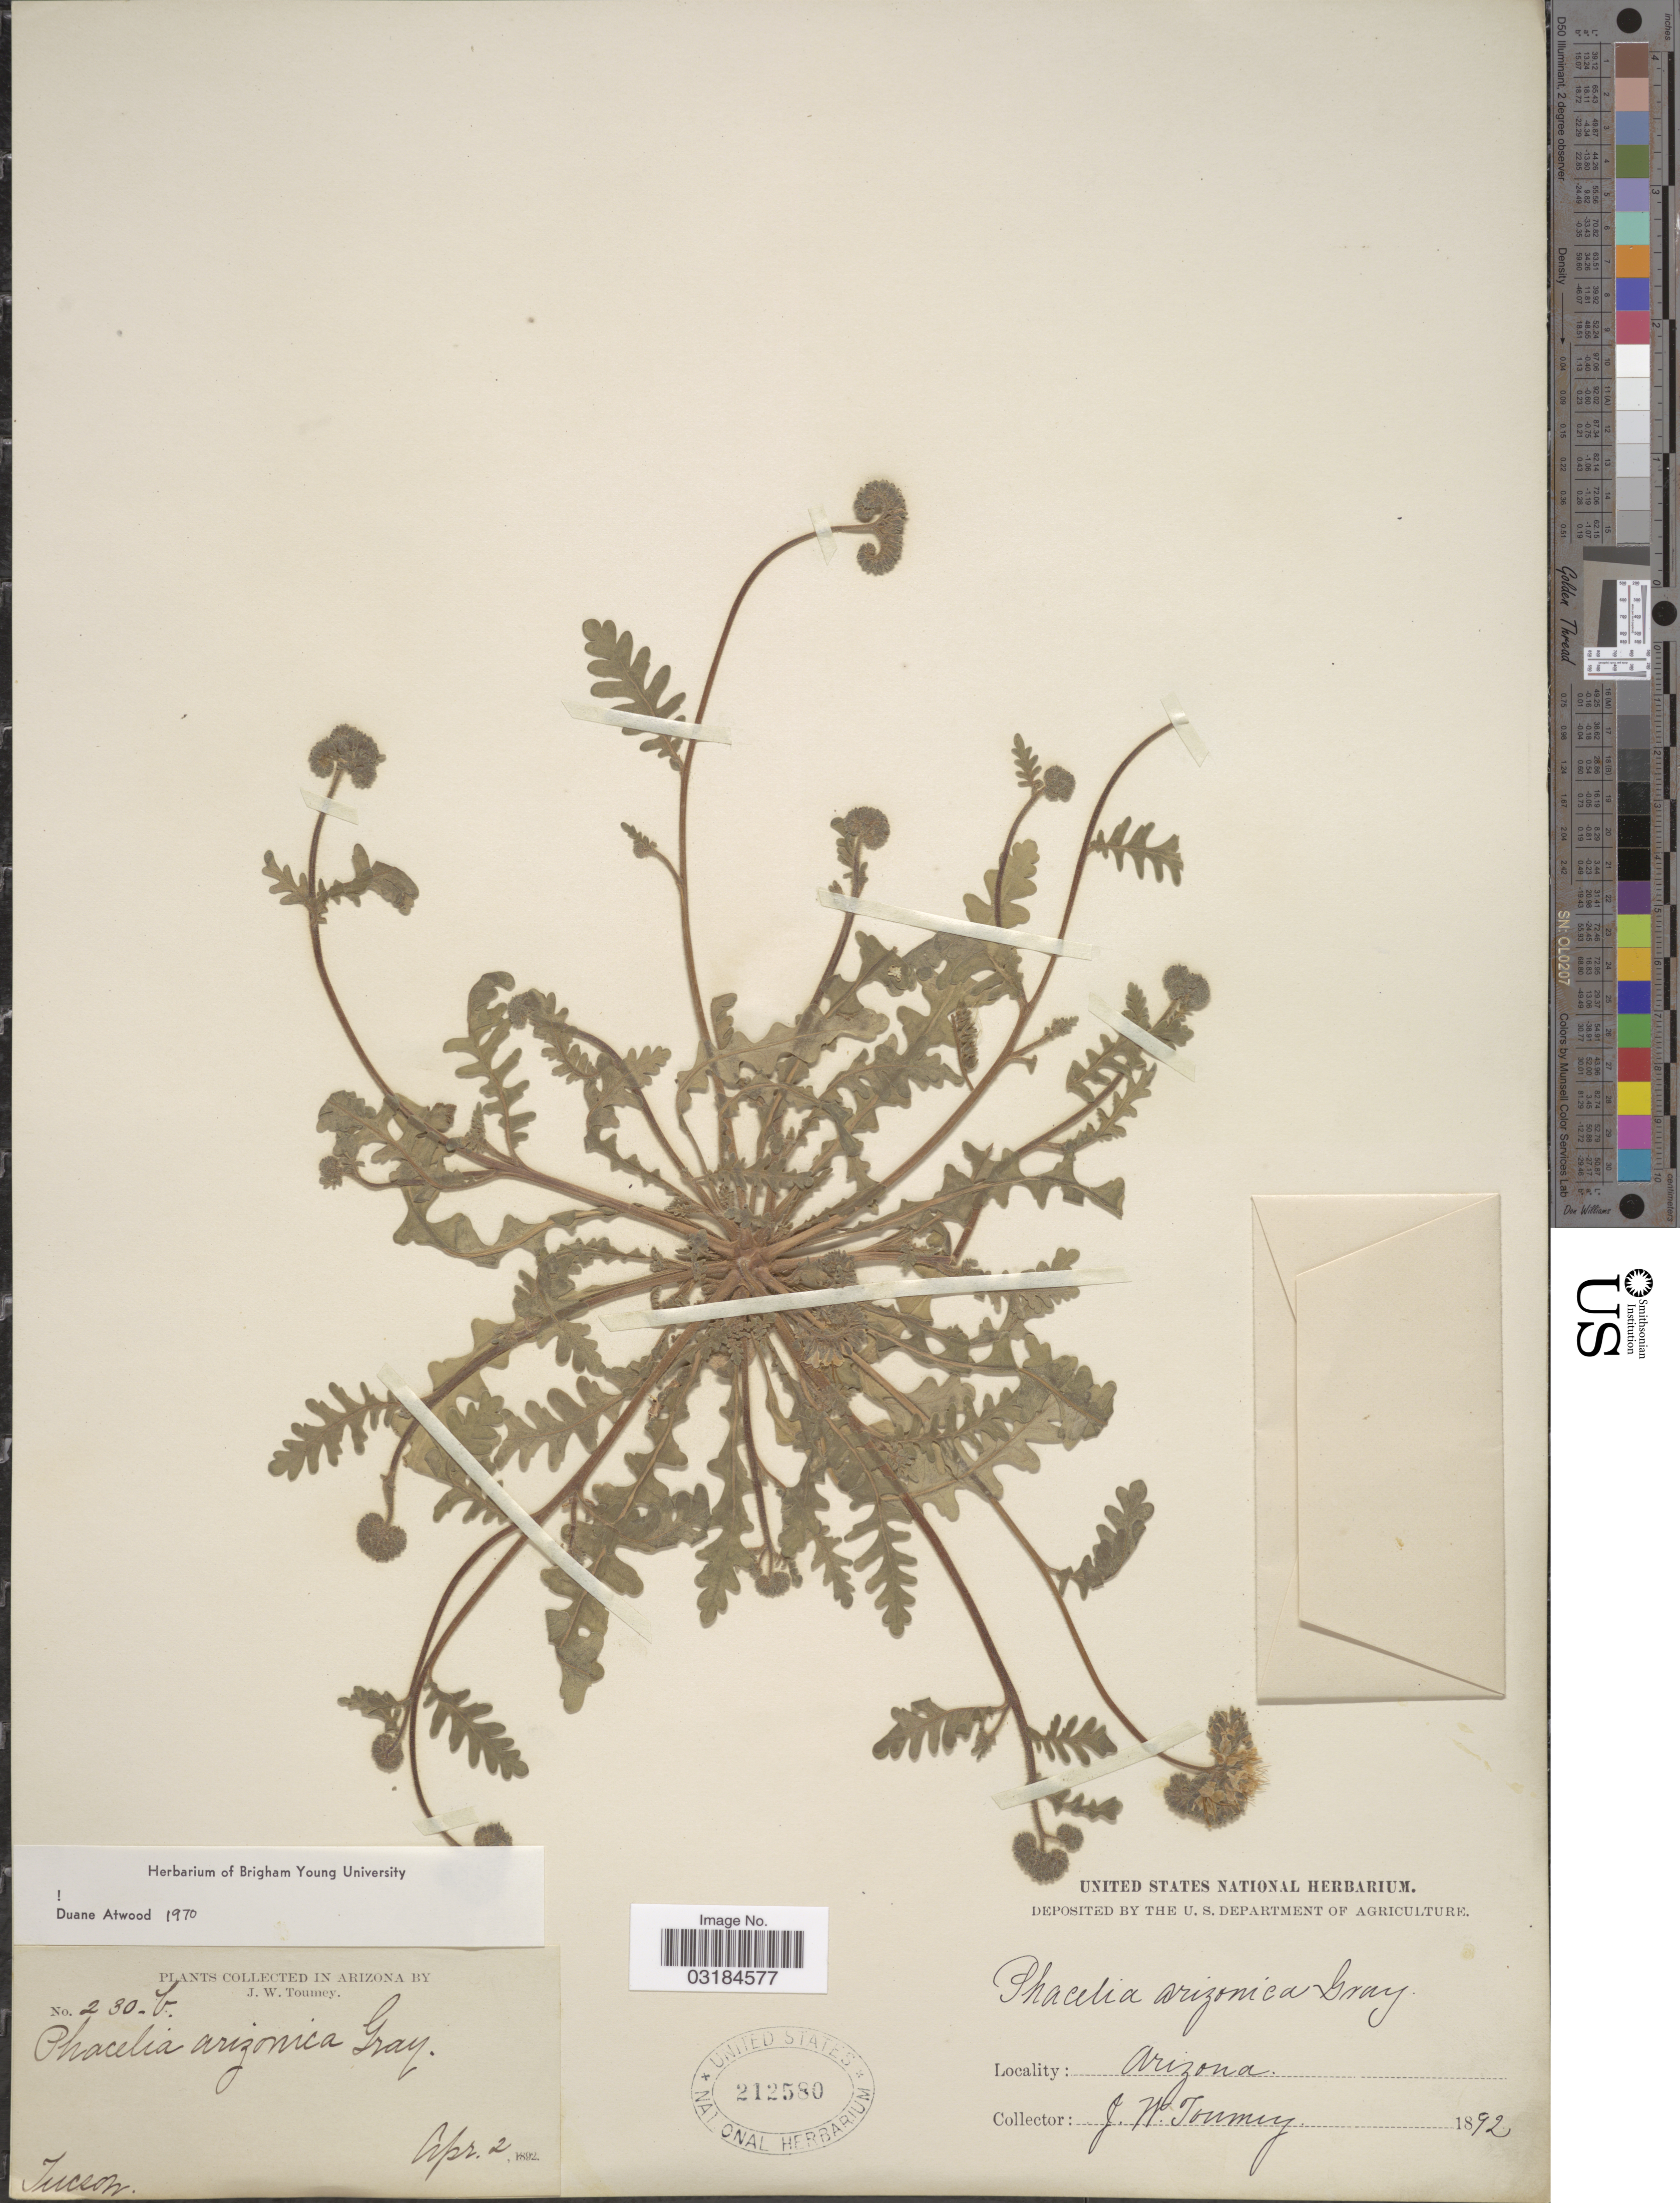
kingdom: Plantae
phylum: Tracheophyta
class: Magnoliopsida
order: Boraginales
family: Hydrophyllaceae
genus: Phacelia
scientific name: Phacelia arizonica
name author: A. Gray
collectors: J. W. Toumey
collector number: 230-b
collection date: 1892-04-02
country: United States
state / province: Arizona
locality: Tucson.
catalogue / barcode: US 212580